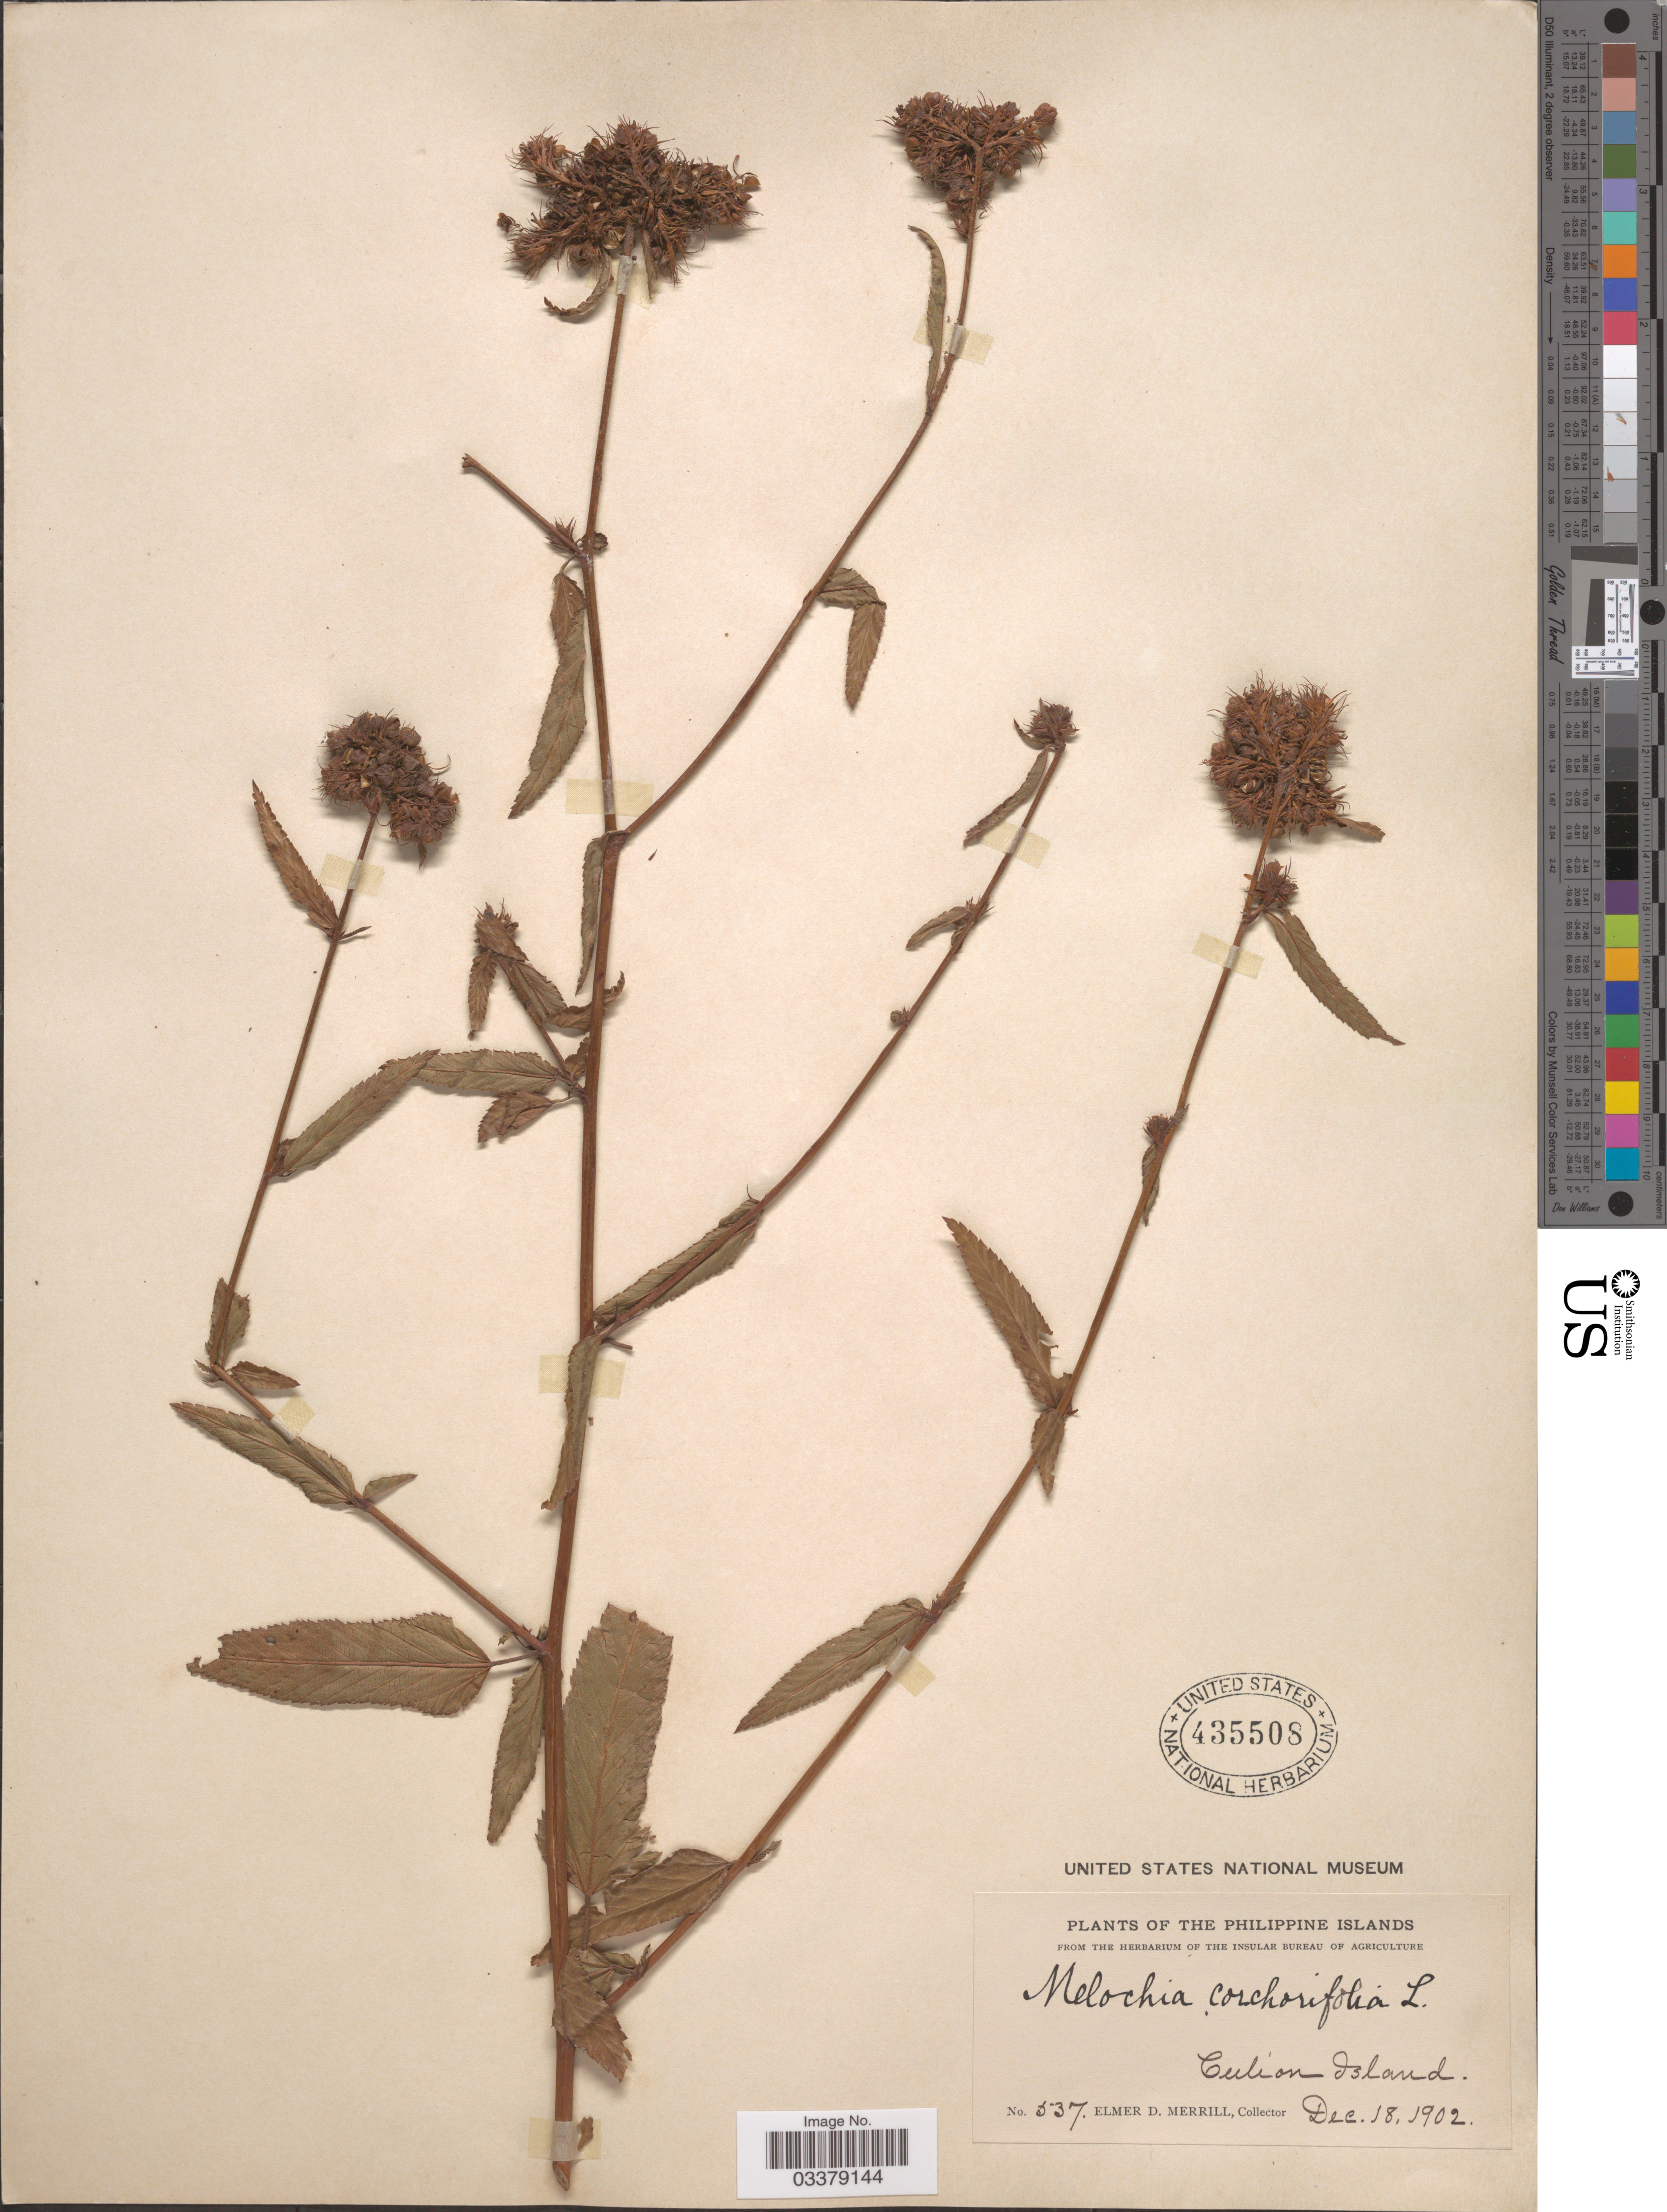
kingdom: Plantae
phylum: Tracheophyta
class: Magnoliopsida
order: Malvales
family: Malvaceae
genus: Melochia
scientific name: Melochia corchorifolia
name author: L.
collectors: E. D. Merrill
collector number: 537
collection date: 1902-12-18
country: Philippines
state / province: Mimaropa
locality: Culion Island.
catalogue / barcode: US 435508